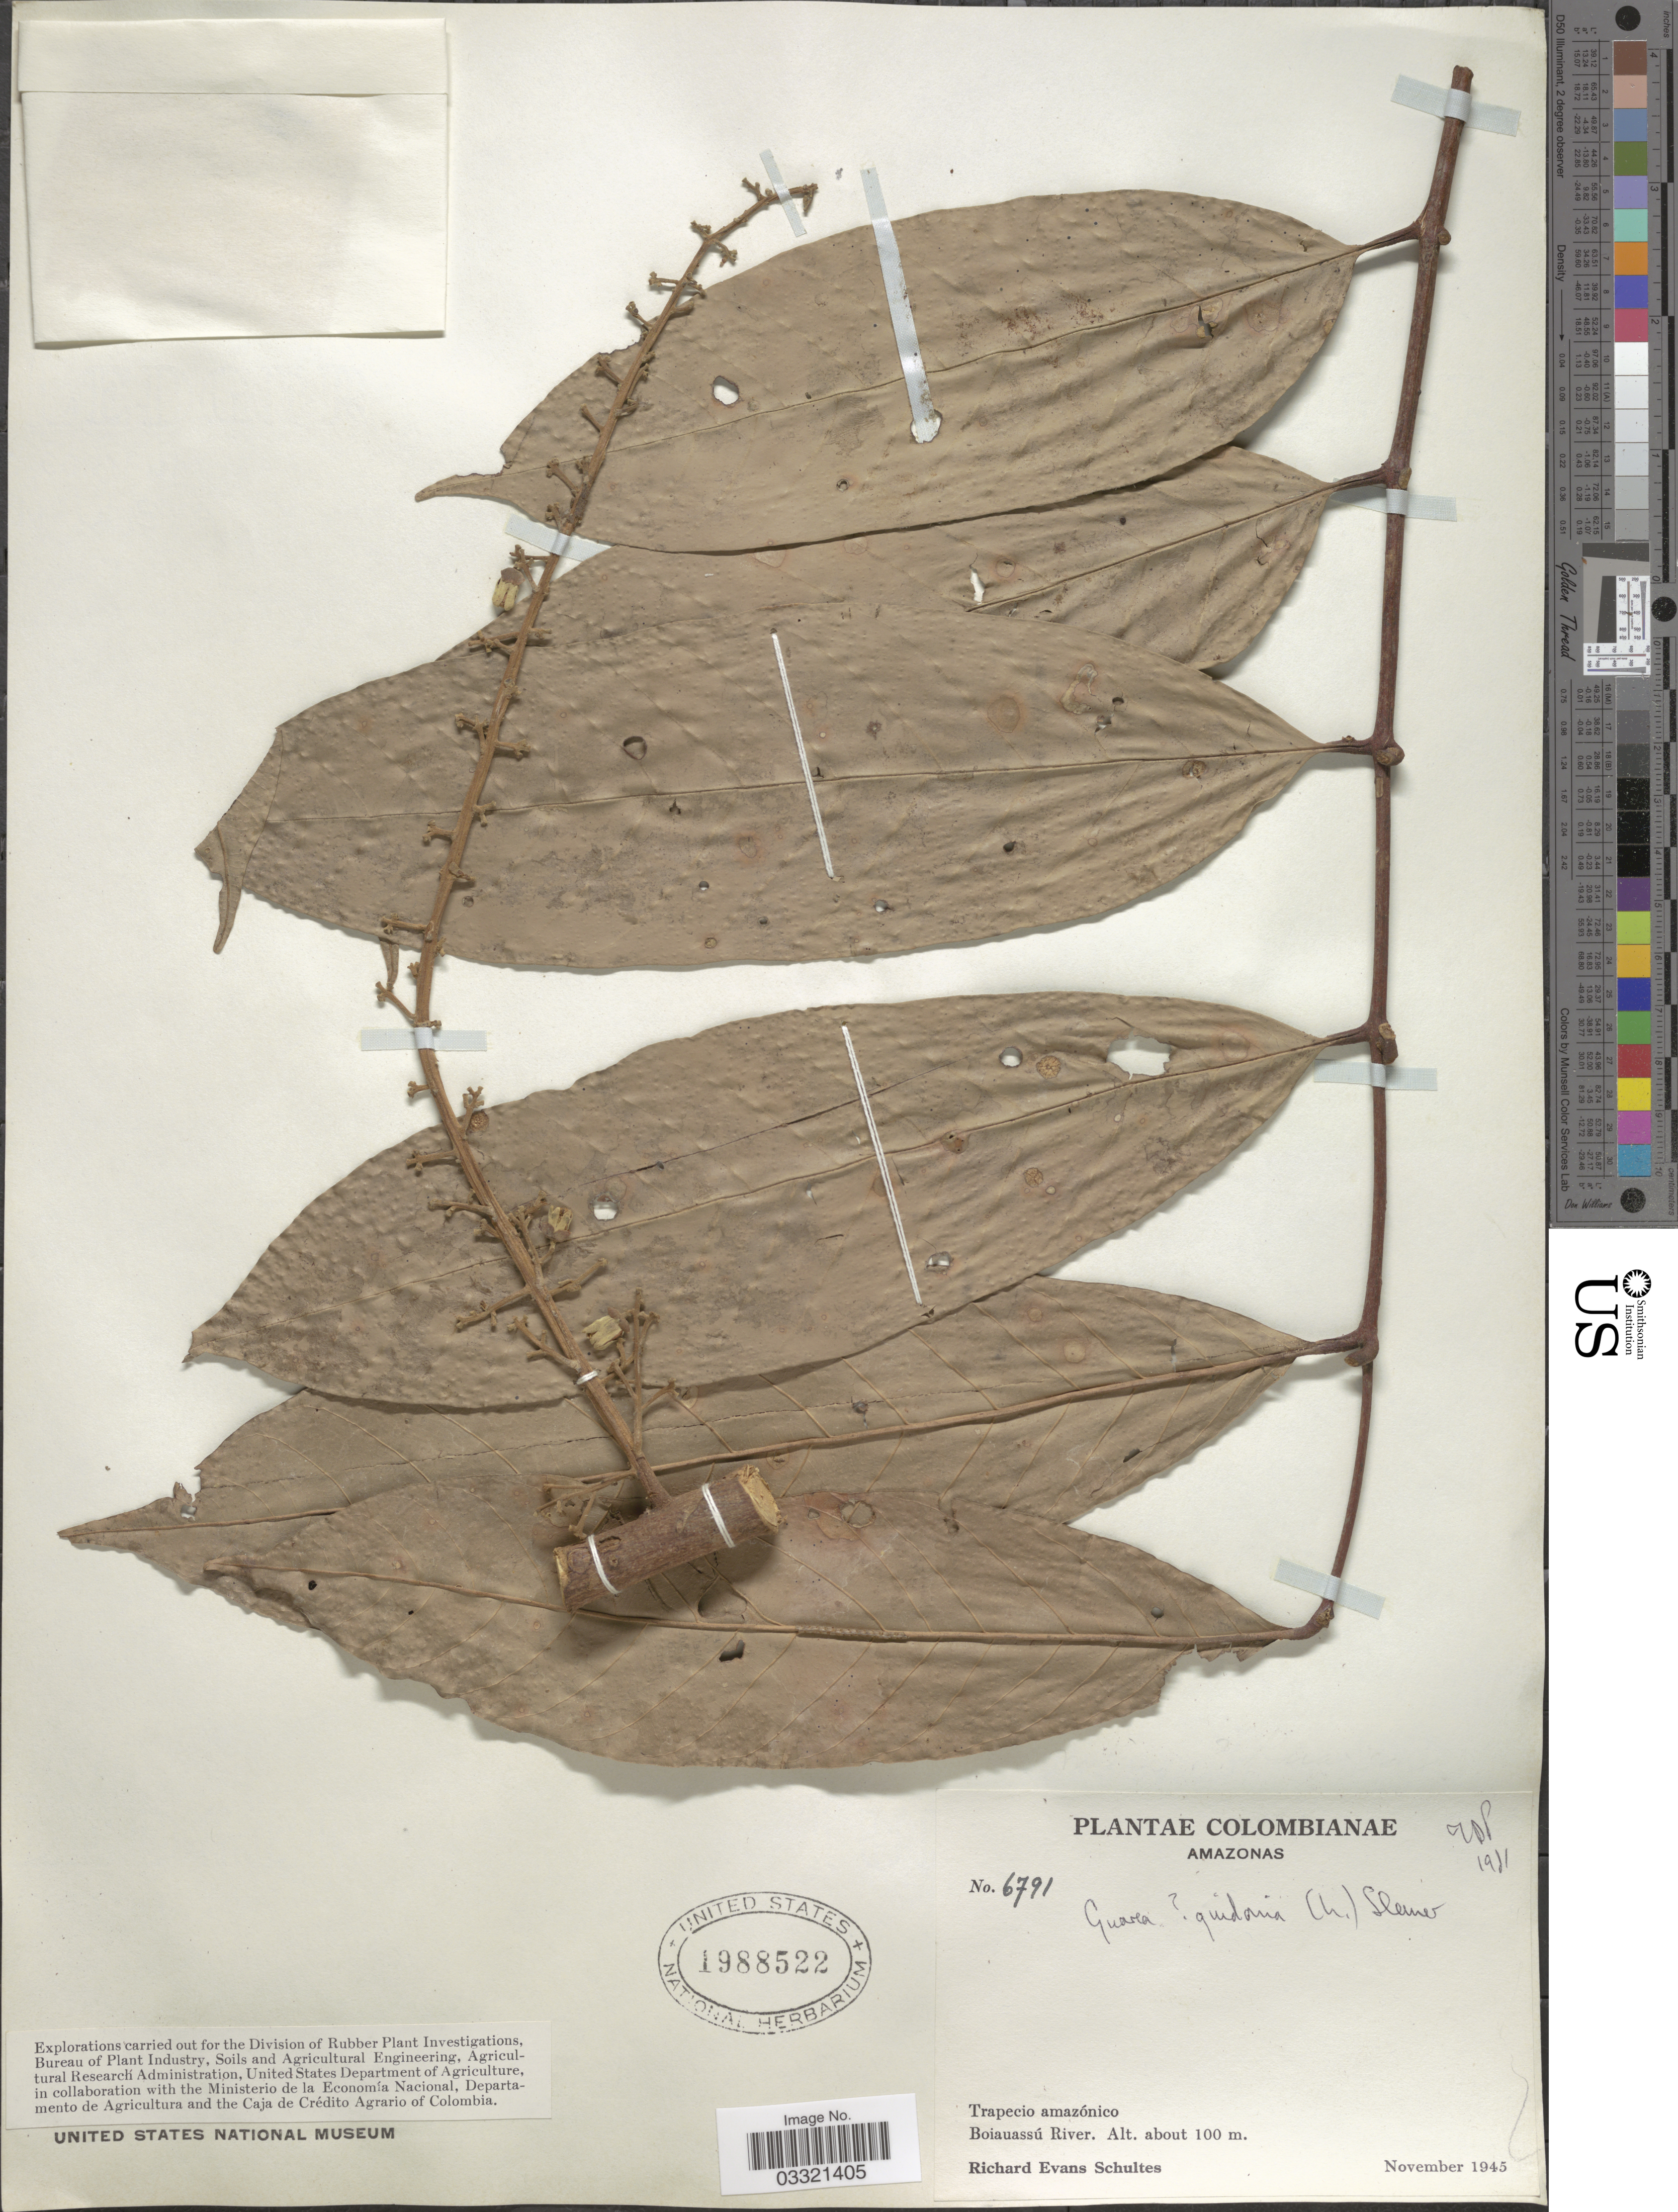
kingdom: Plantae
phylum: Tracheophyta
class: Magnoliopsida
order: Sapindales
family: Meliaceae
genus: Guarea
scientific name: Guarea guidonia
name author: (L.) Sleumer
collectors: R. E. Schultes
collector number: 6791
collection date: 1945-11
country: Colombia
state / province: Amazônas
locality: Trapecio amazónico. Boiauassú River.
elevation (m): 100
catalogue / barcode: US 1988522